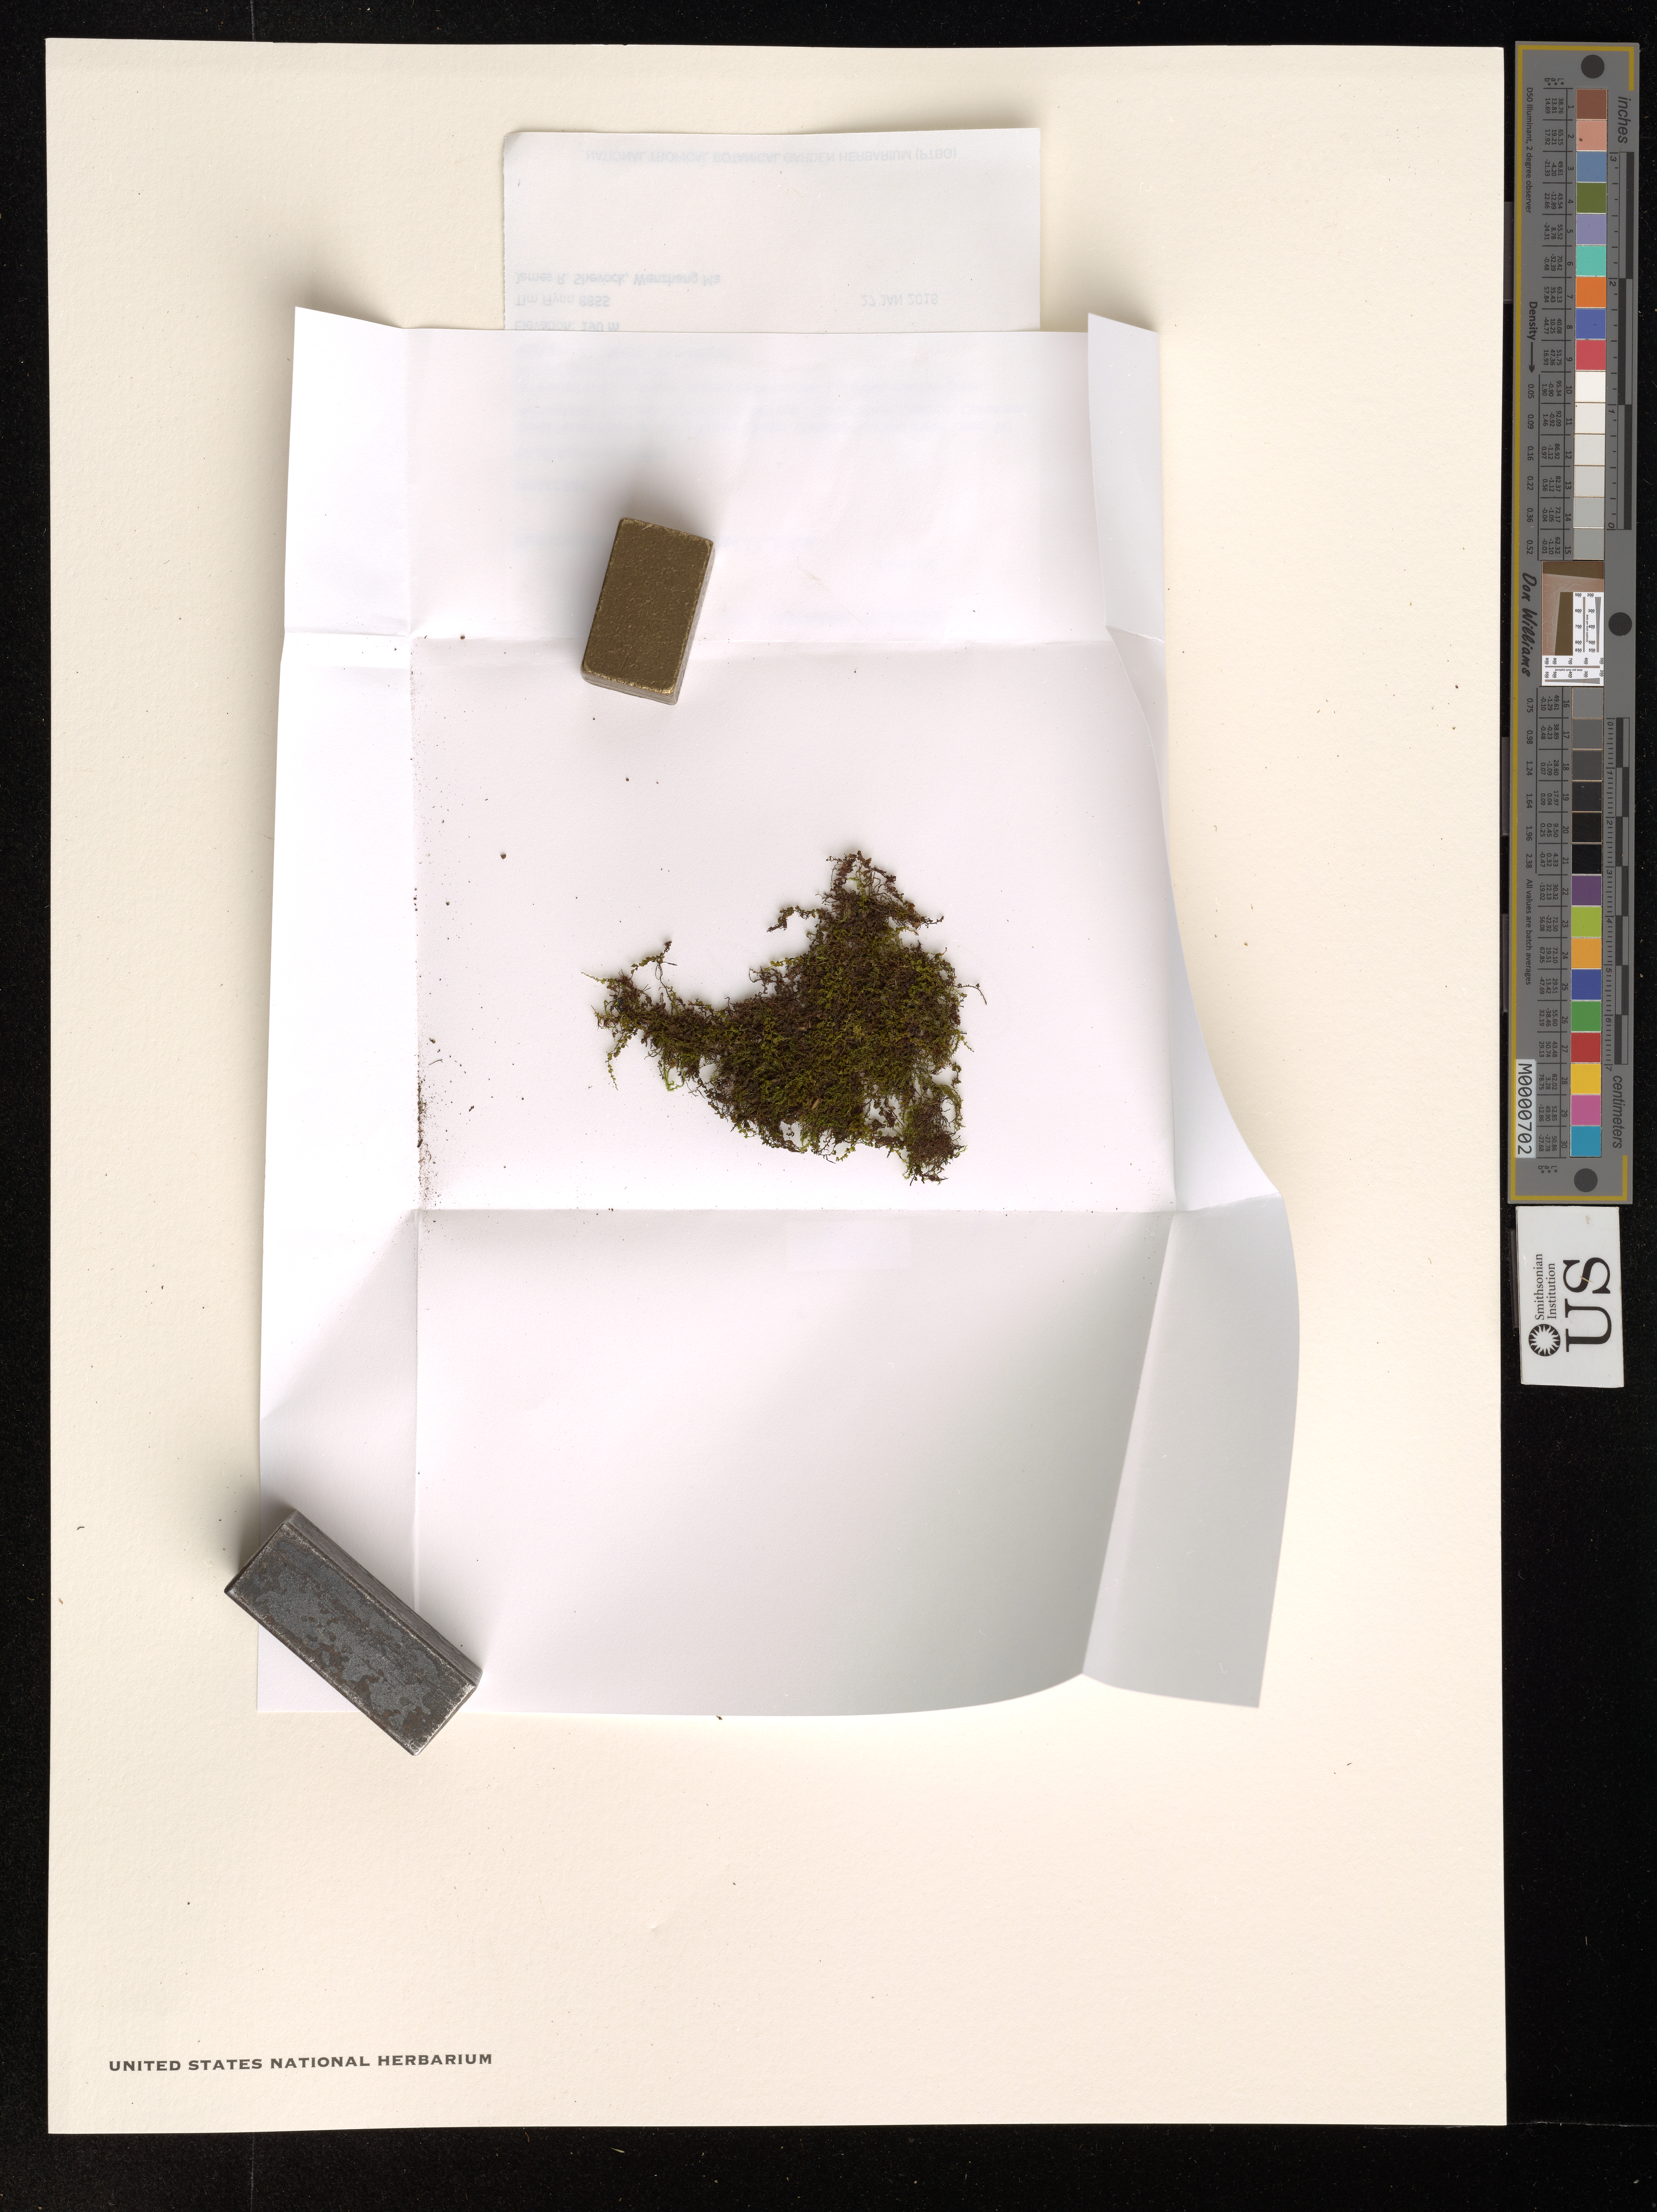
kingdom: Plantae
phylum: Bryophyta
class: Bryopsida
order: Bryales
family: Mniaceae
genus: Plagiomnium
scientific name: Plagiomnium rostratum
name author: (Schrad.) T.J. Kop.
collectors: T. Flynn, J. R. Shevock & M. Wenzhang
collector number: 8855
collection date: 2018-01-27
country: United States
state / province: Hawaii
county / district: Kauai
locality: The Hawaiian Islands. Kauai Kawaihau District. Kealia Forest Reserve. Along Kapahi Stream.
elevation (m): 190